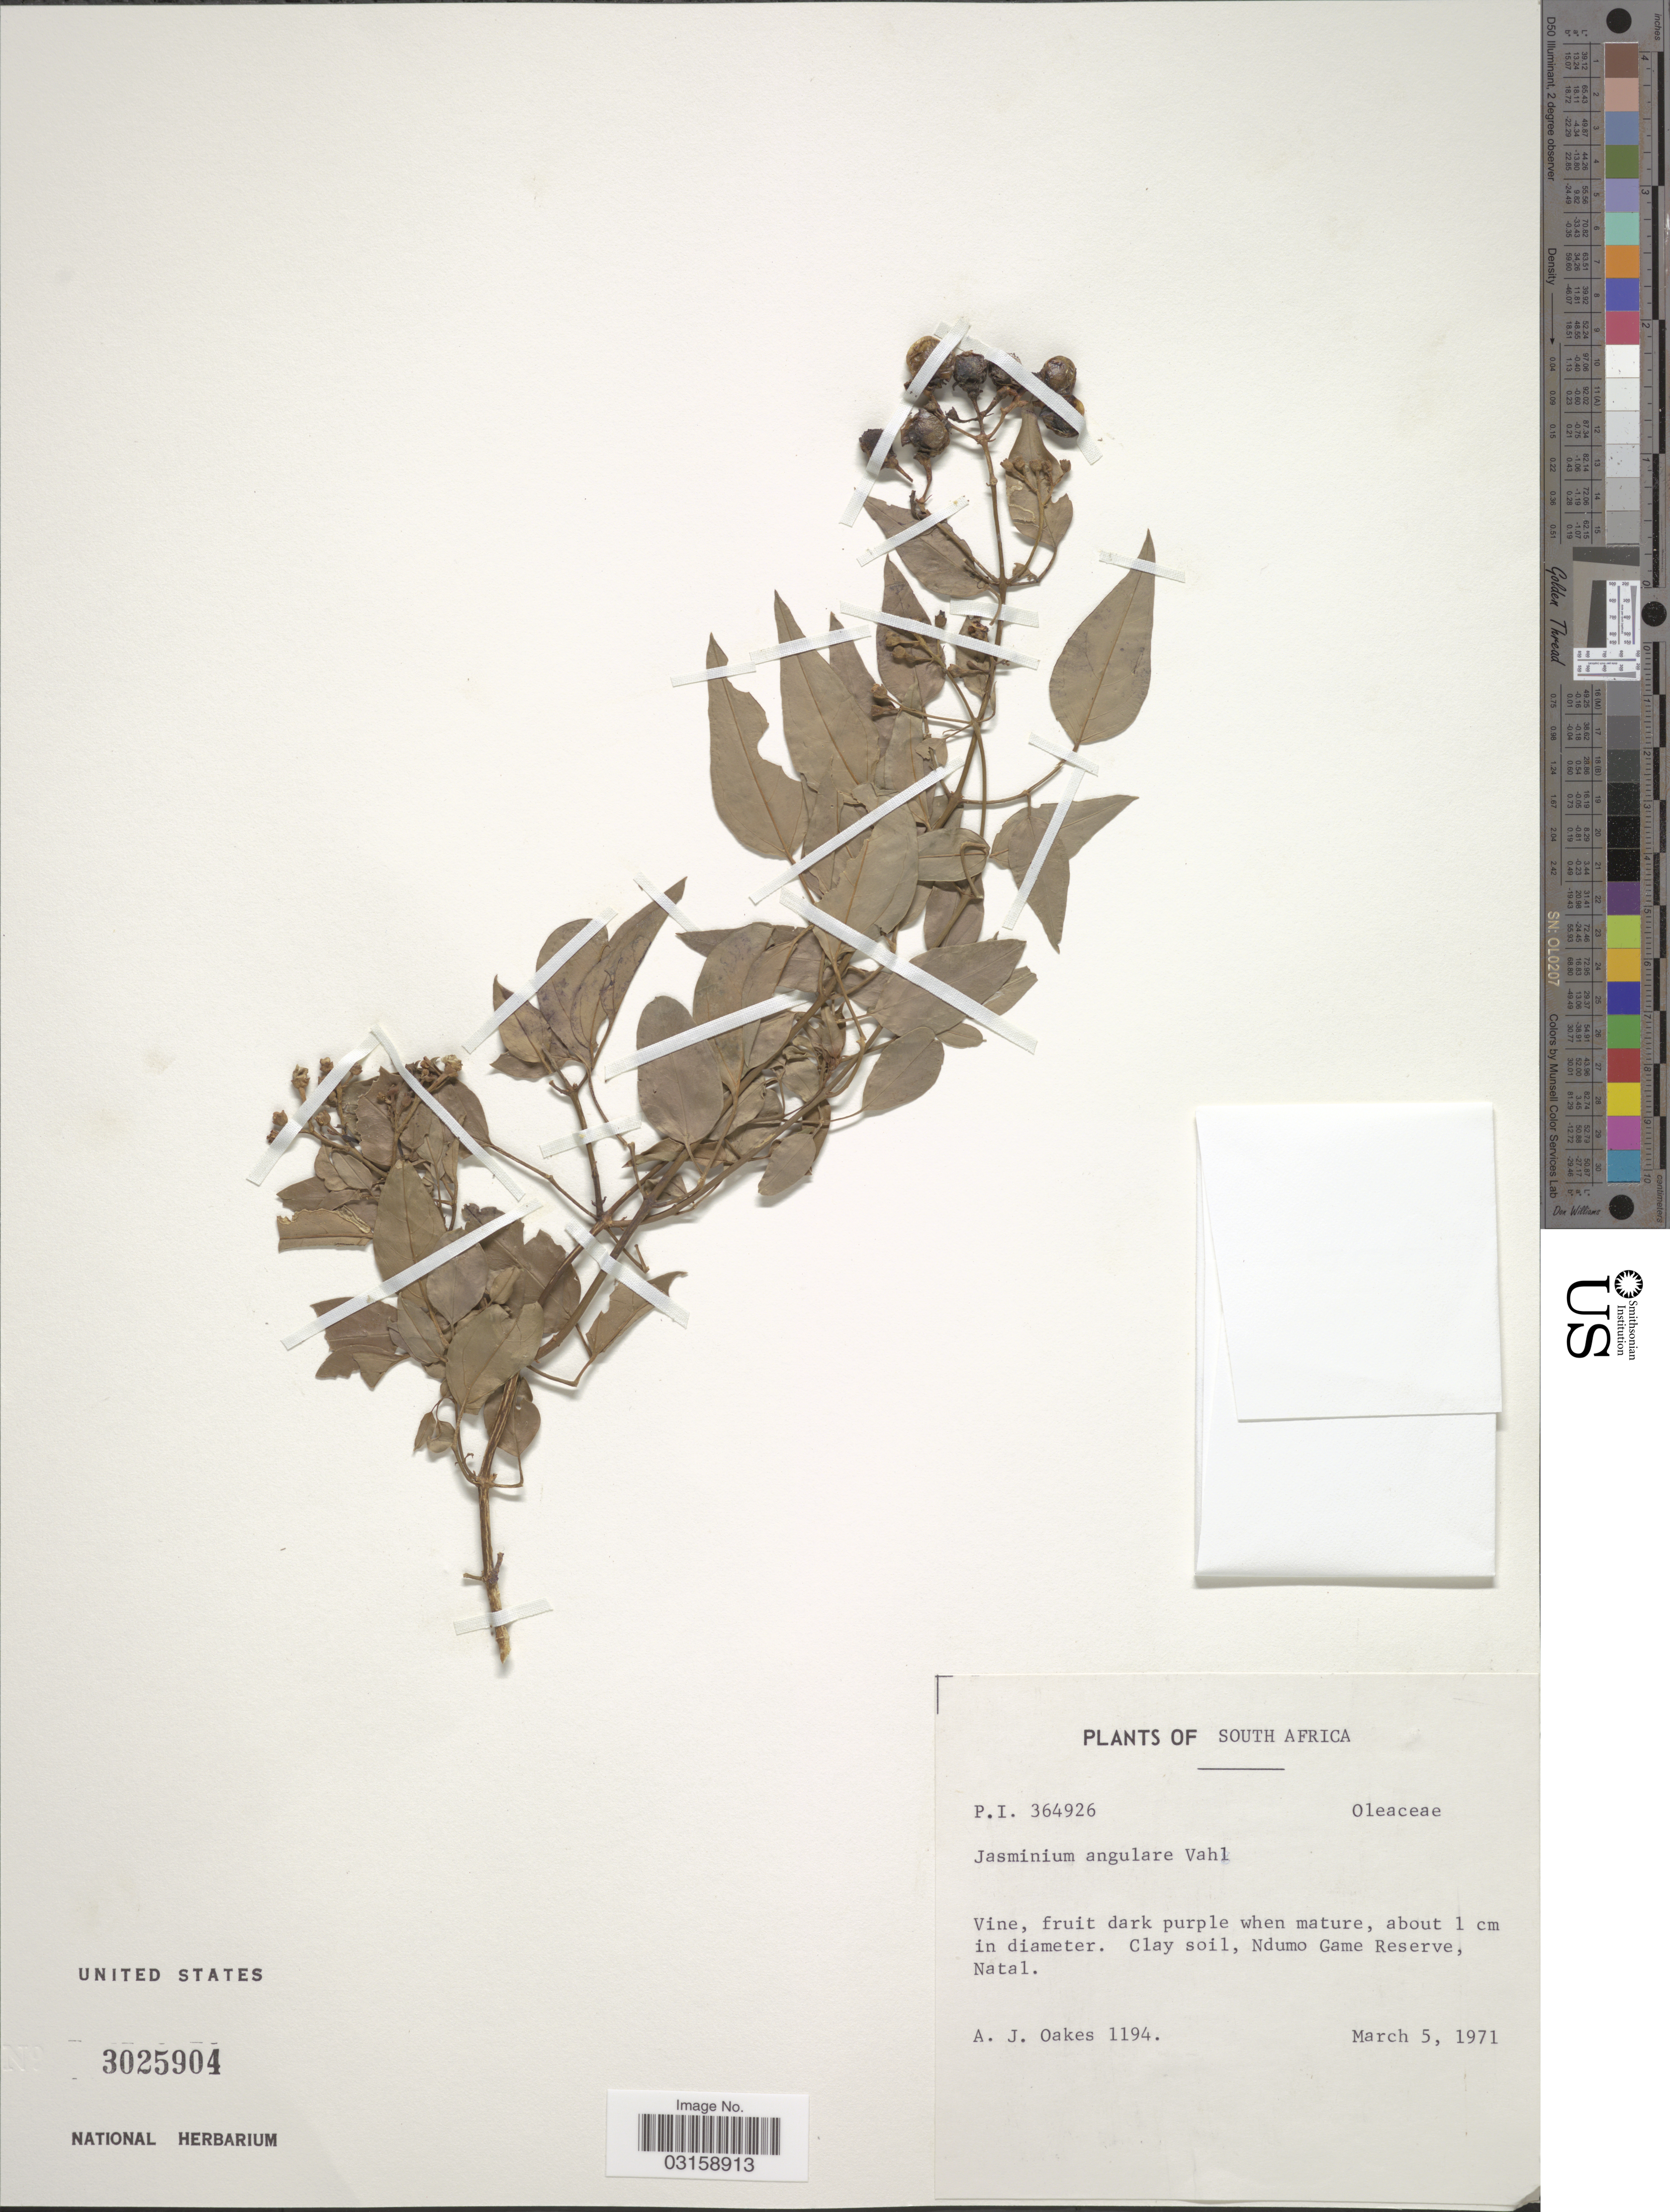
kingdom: Plantae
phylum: Tracheophyta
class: Magnoliopsida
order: Lamiales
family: Oleaceae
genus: Jasminum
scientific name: Jasminum angulare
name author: Vahl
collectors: A. Oakes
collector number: PI364926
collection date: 1971-03-05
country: South Africa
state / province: KwaZulu-Natal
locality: Ndumo Game Reserve, Natal.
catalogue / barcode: US 3025904